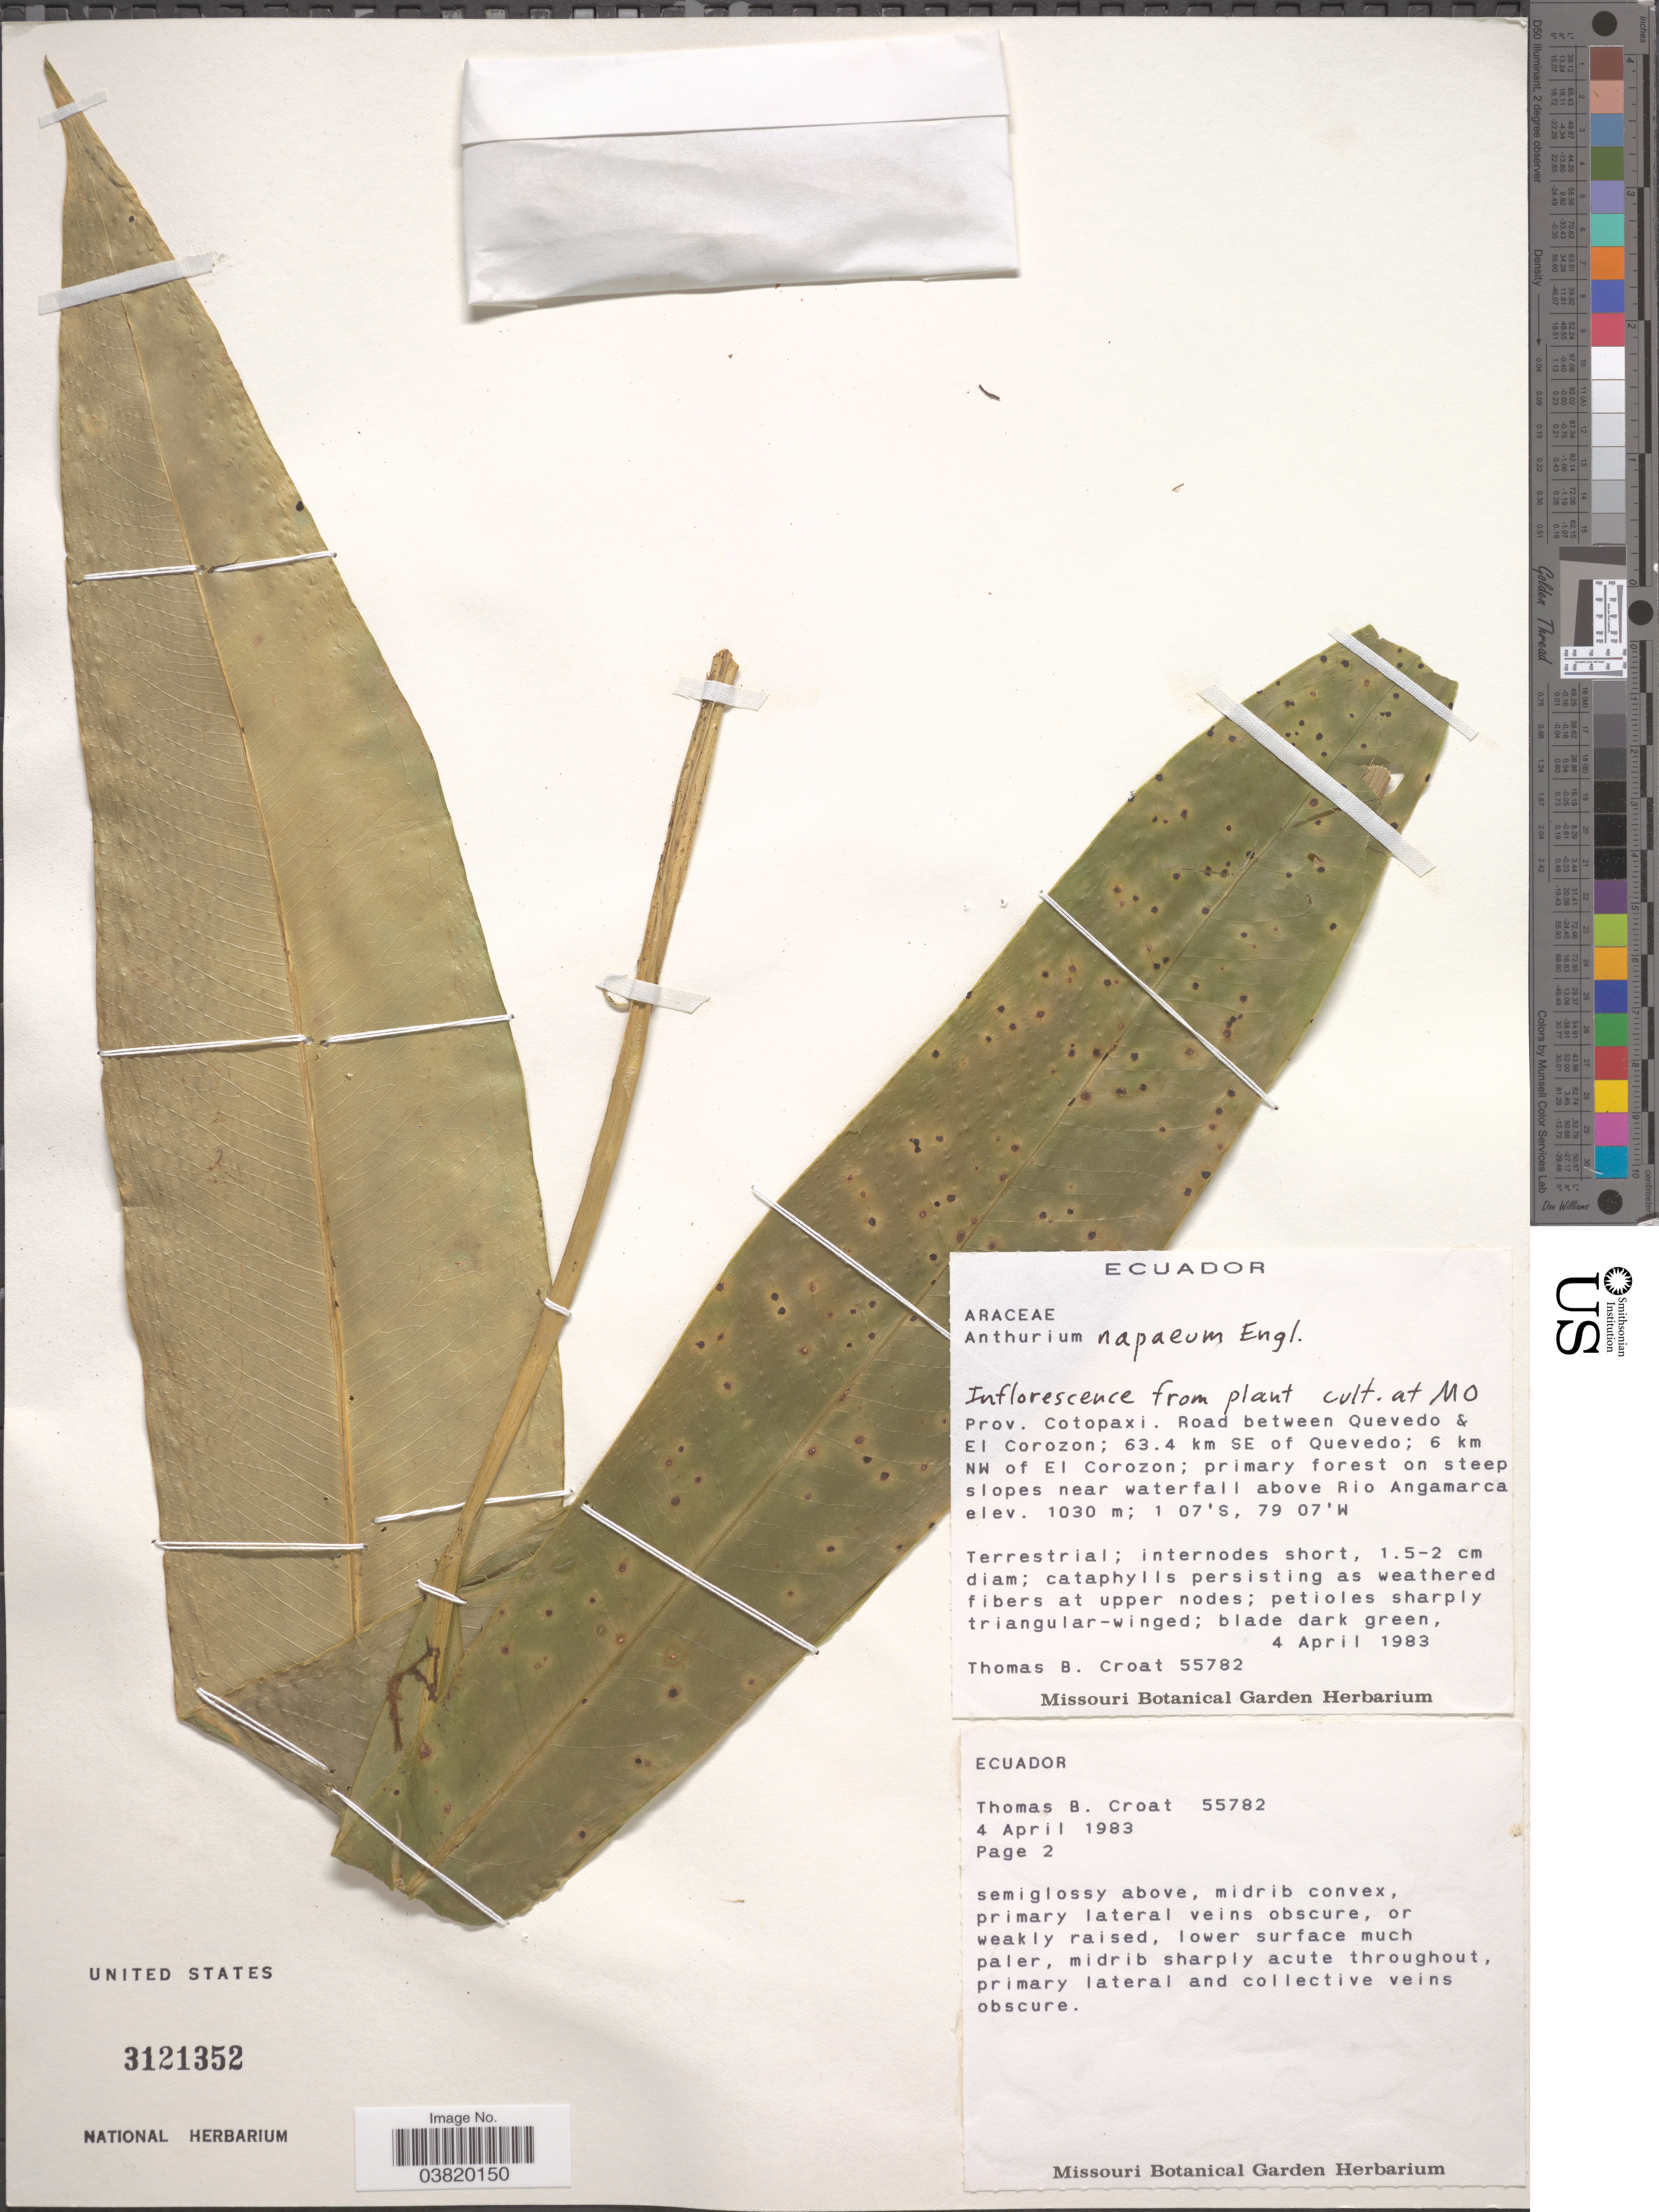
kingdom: Plantae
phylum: Tracheophyta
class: Liliopsida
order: Alismatales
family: Araceae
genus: Anthurium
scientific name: Anthurium napaeum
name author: Engl.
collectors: T. B. Croat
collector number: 55782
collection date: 1983-04-04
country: Ecuador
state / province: Cotopaxi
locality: Road between Quevedo & El Corozon; 63.4 km SE of Quevedo; 6 km NW of El Corozon; primary forest on steep slopes near waterfall above Rio Angamarca.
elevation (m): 1030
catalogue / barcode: US 3121352